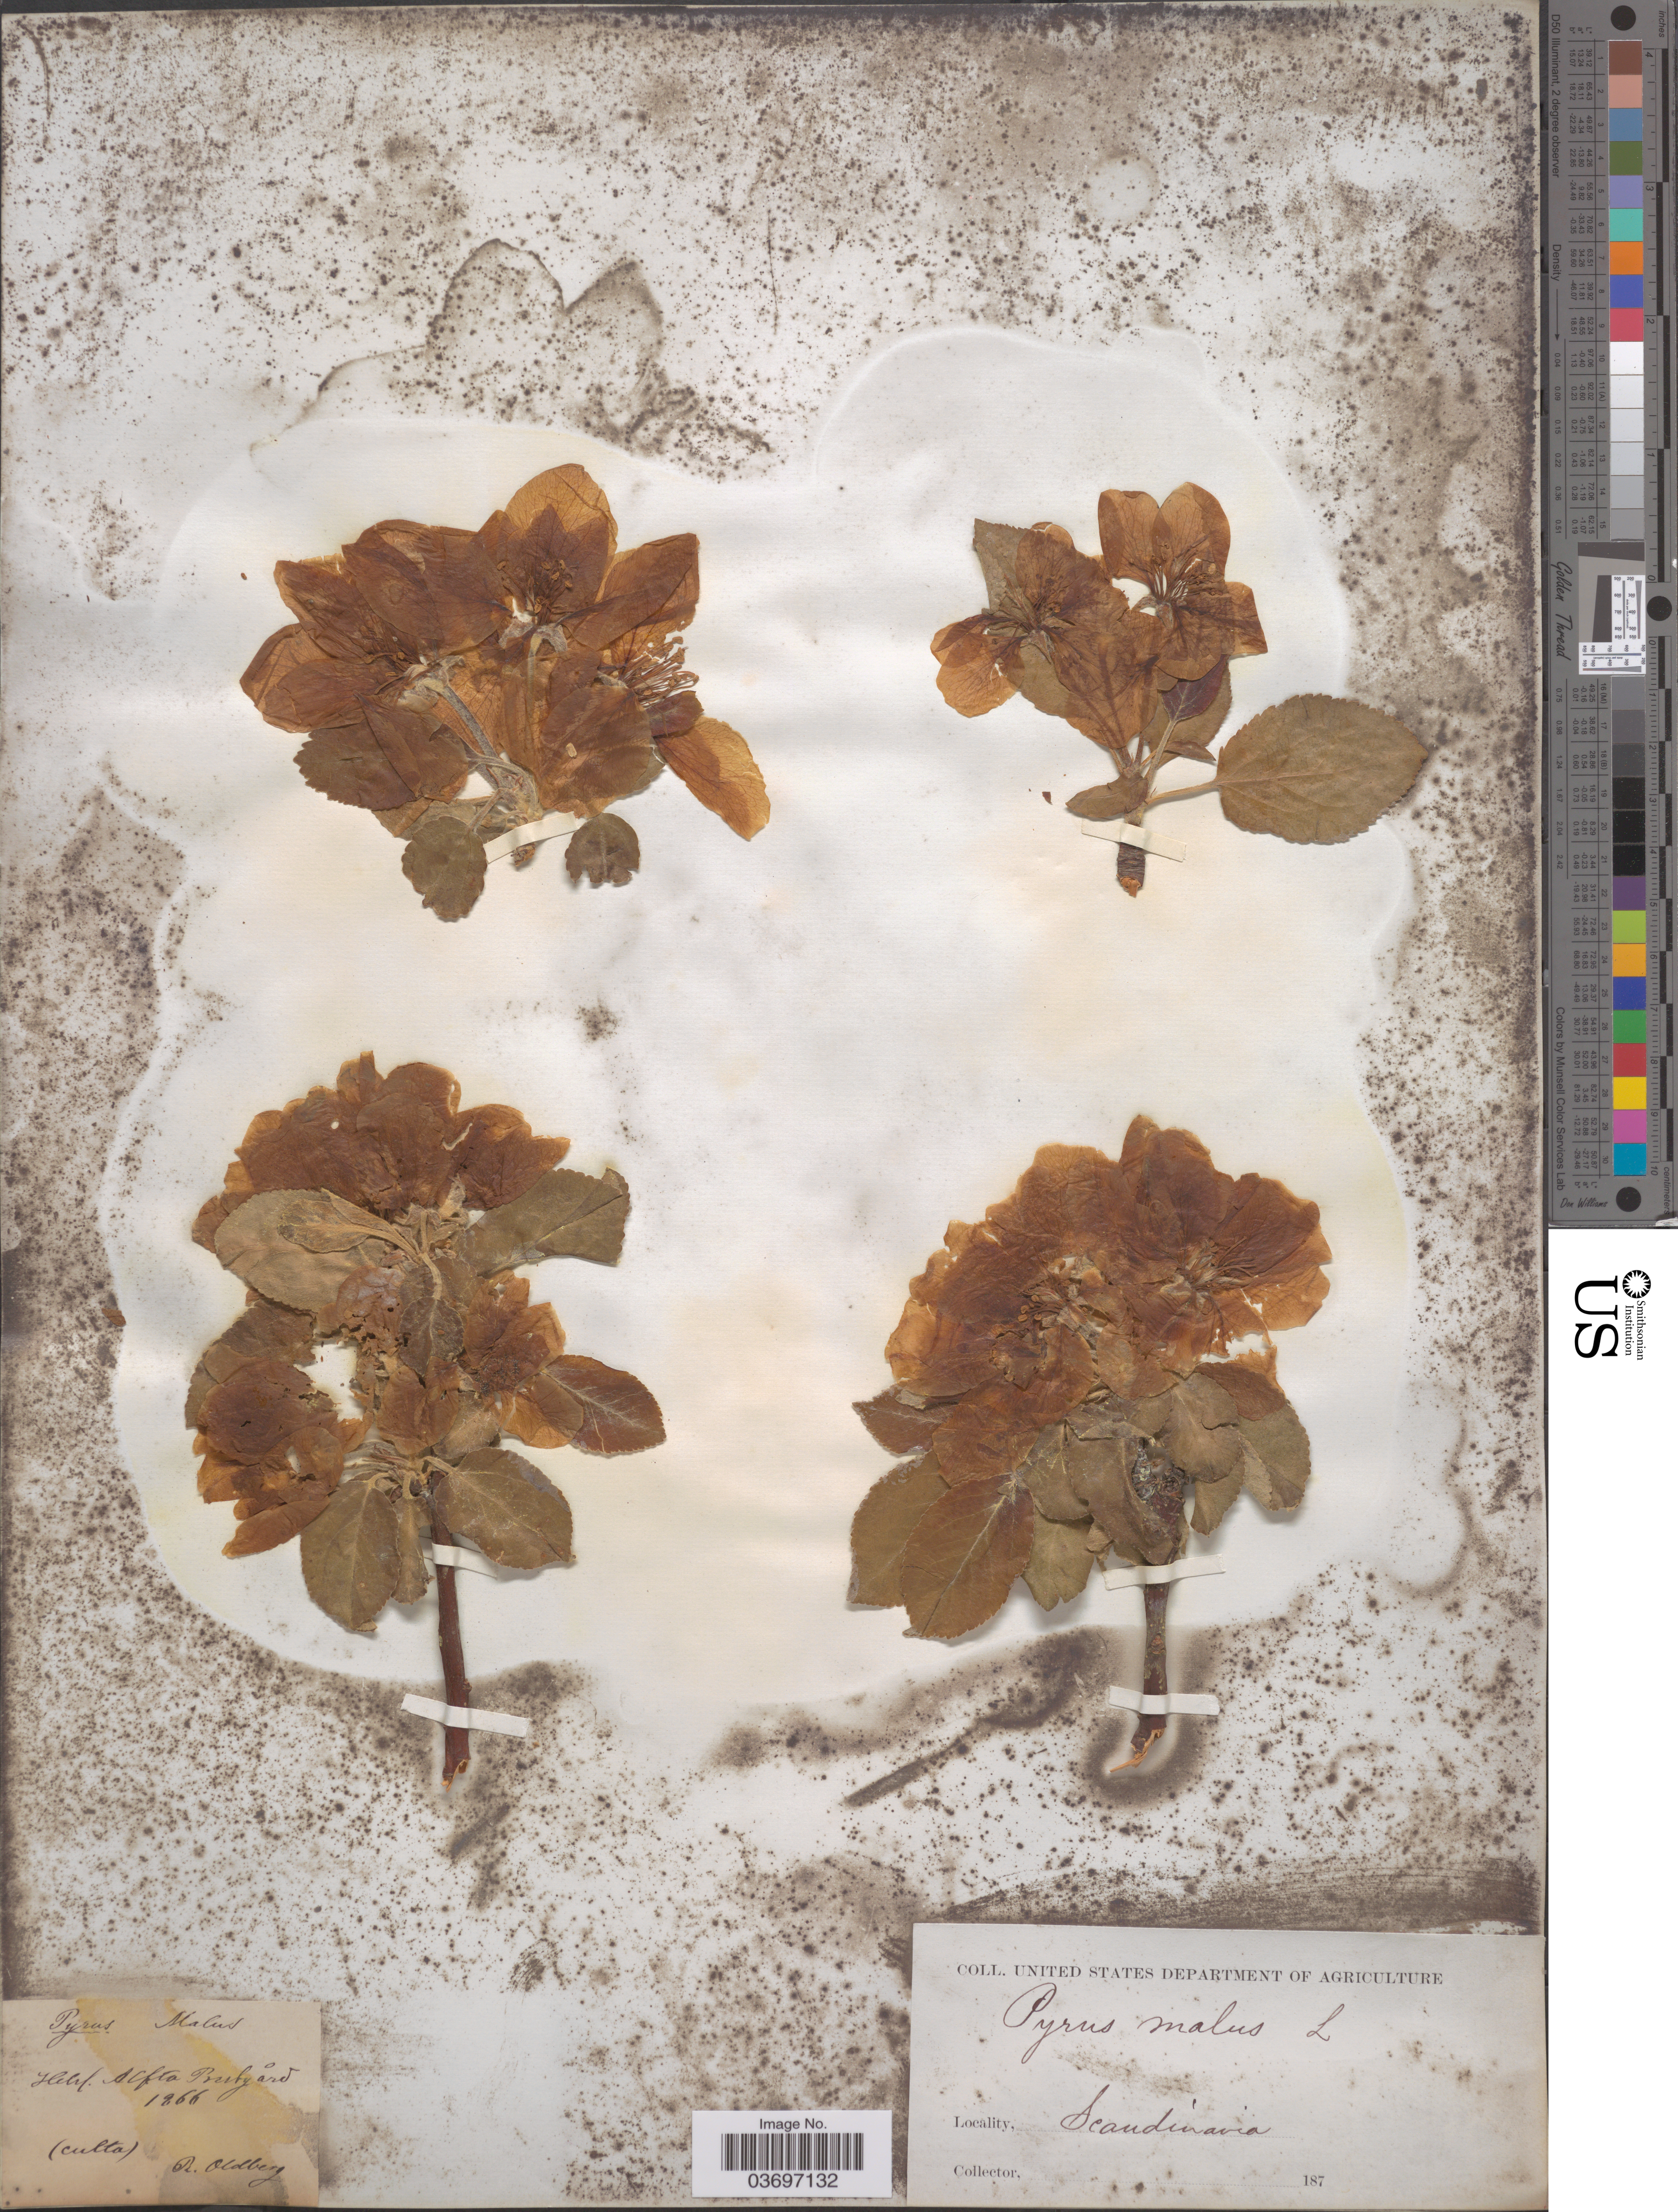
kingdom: Plantae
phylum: Tracheophyta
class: Magnoliopsida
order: Rosales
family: Rosaceae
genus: Malus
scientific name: Malus pumila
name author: Mill.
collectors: R. Oldberg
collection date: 1866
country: Sweden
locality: Helif. Alfta Prestgard [interpreted]. Scandinavia.